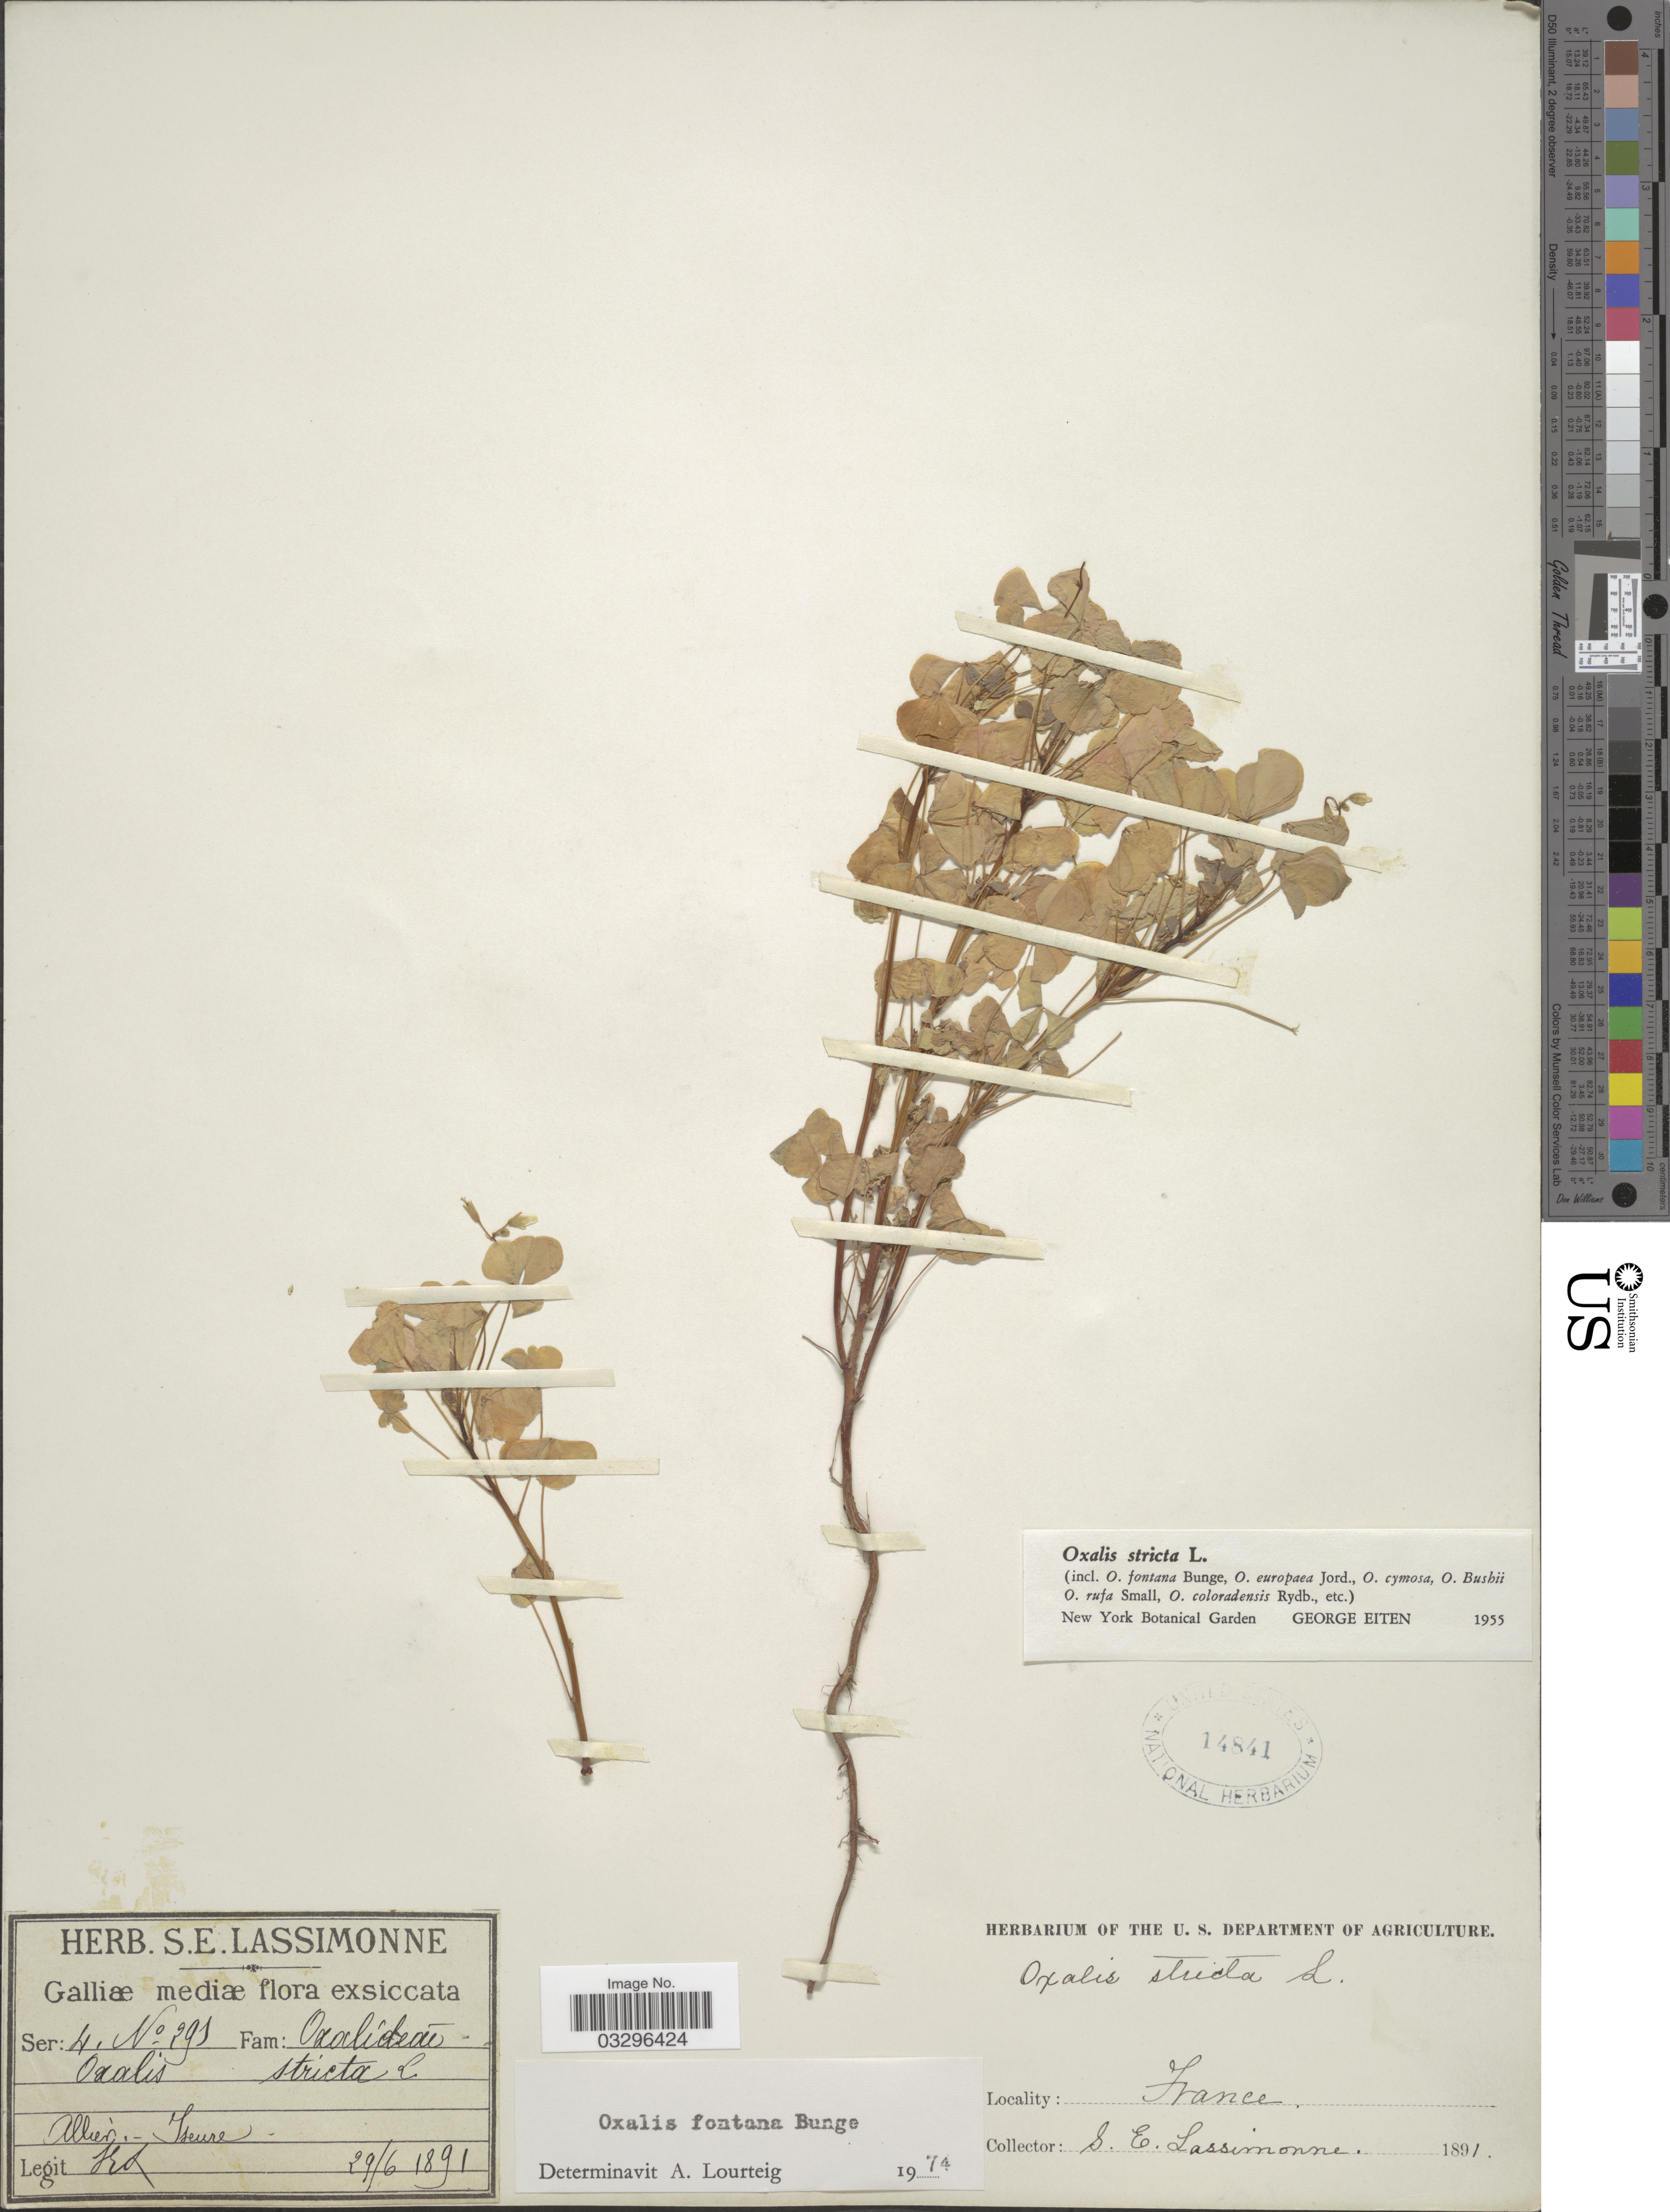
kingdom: Plantae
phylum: Tracheophyta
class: Magnoliopsida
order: Oxalidales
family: Oxalidaceae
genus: Oxalis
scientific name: Oxalis fontana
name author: Bunge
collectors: S. Lassimonne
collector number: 291*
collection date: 1891-06-29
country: France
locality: Galliæ mediæ. Allier.-Yzeure.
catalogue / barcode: US 14841